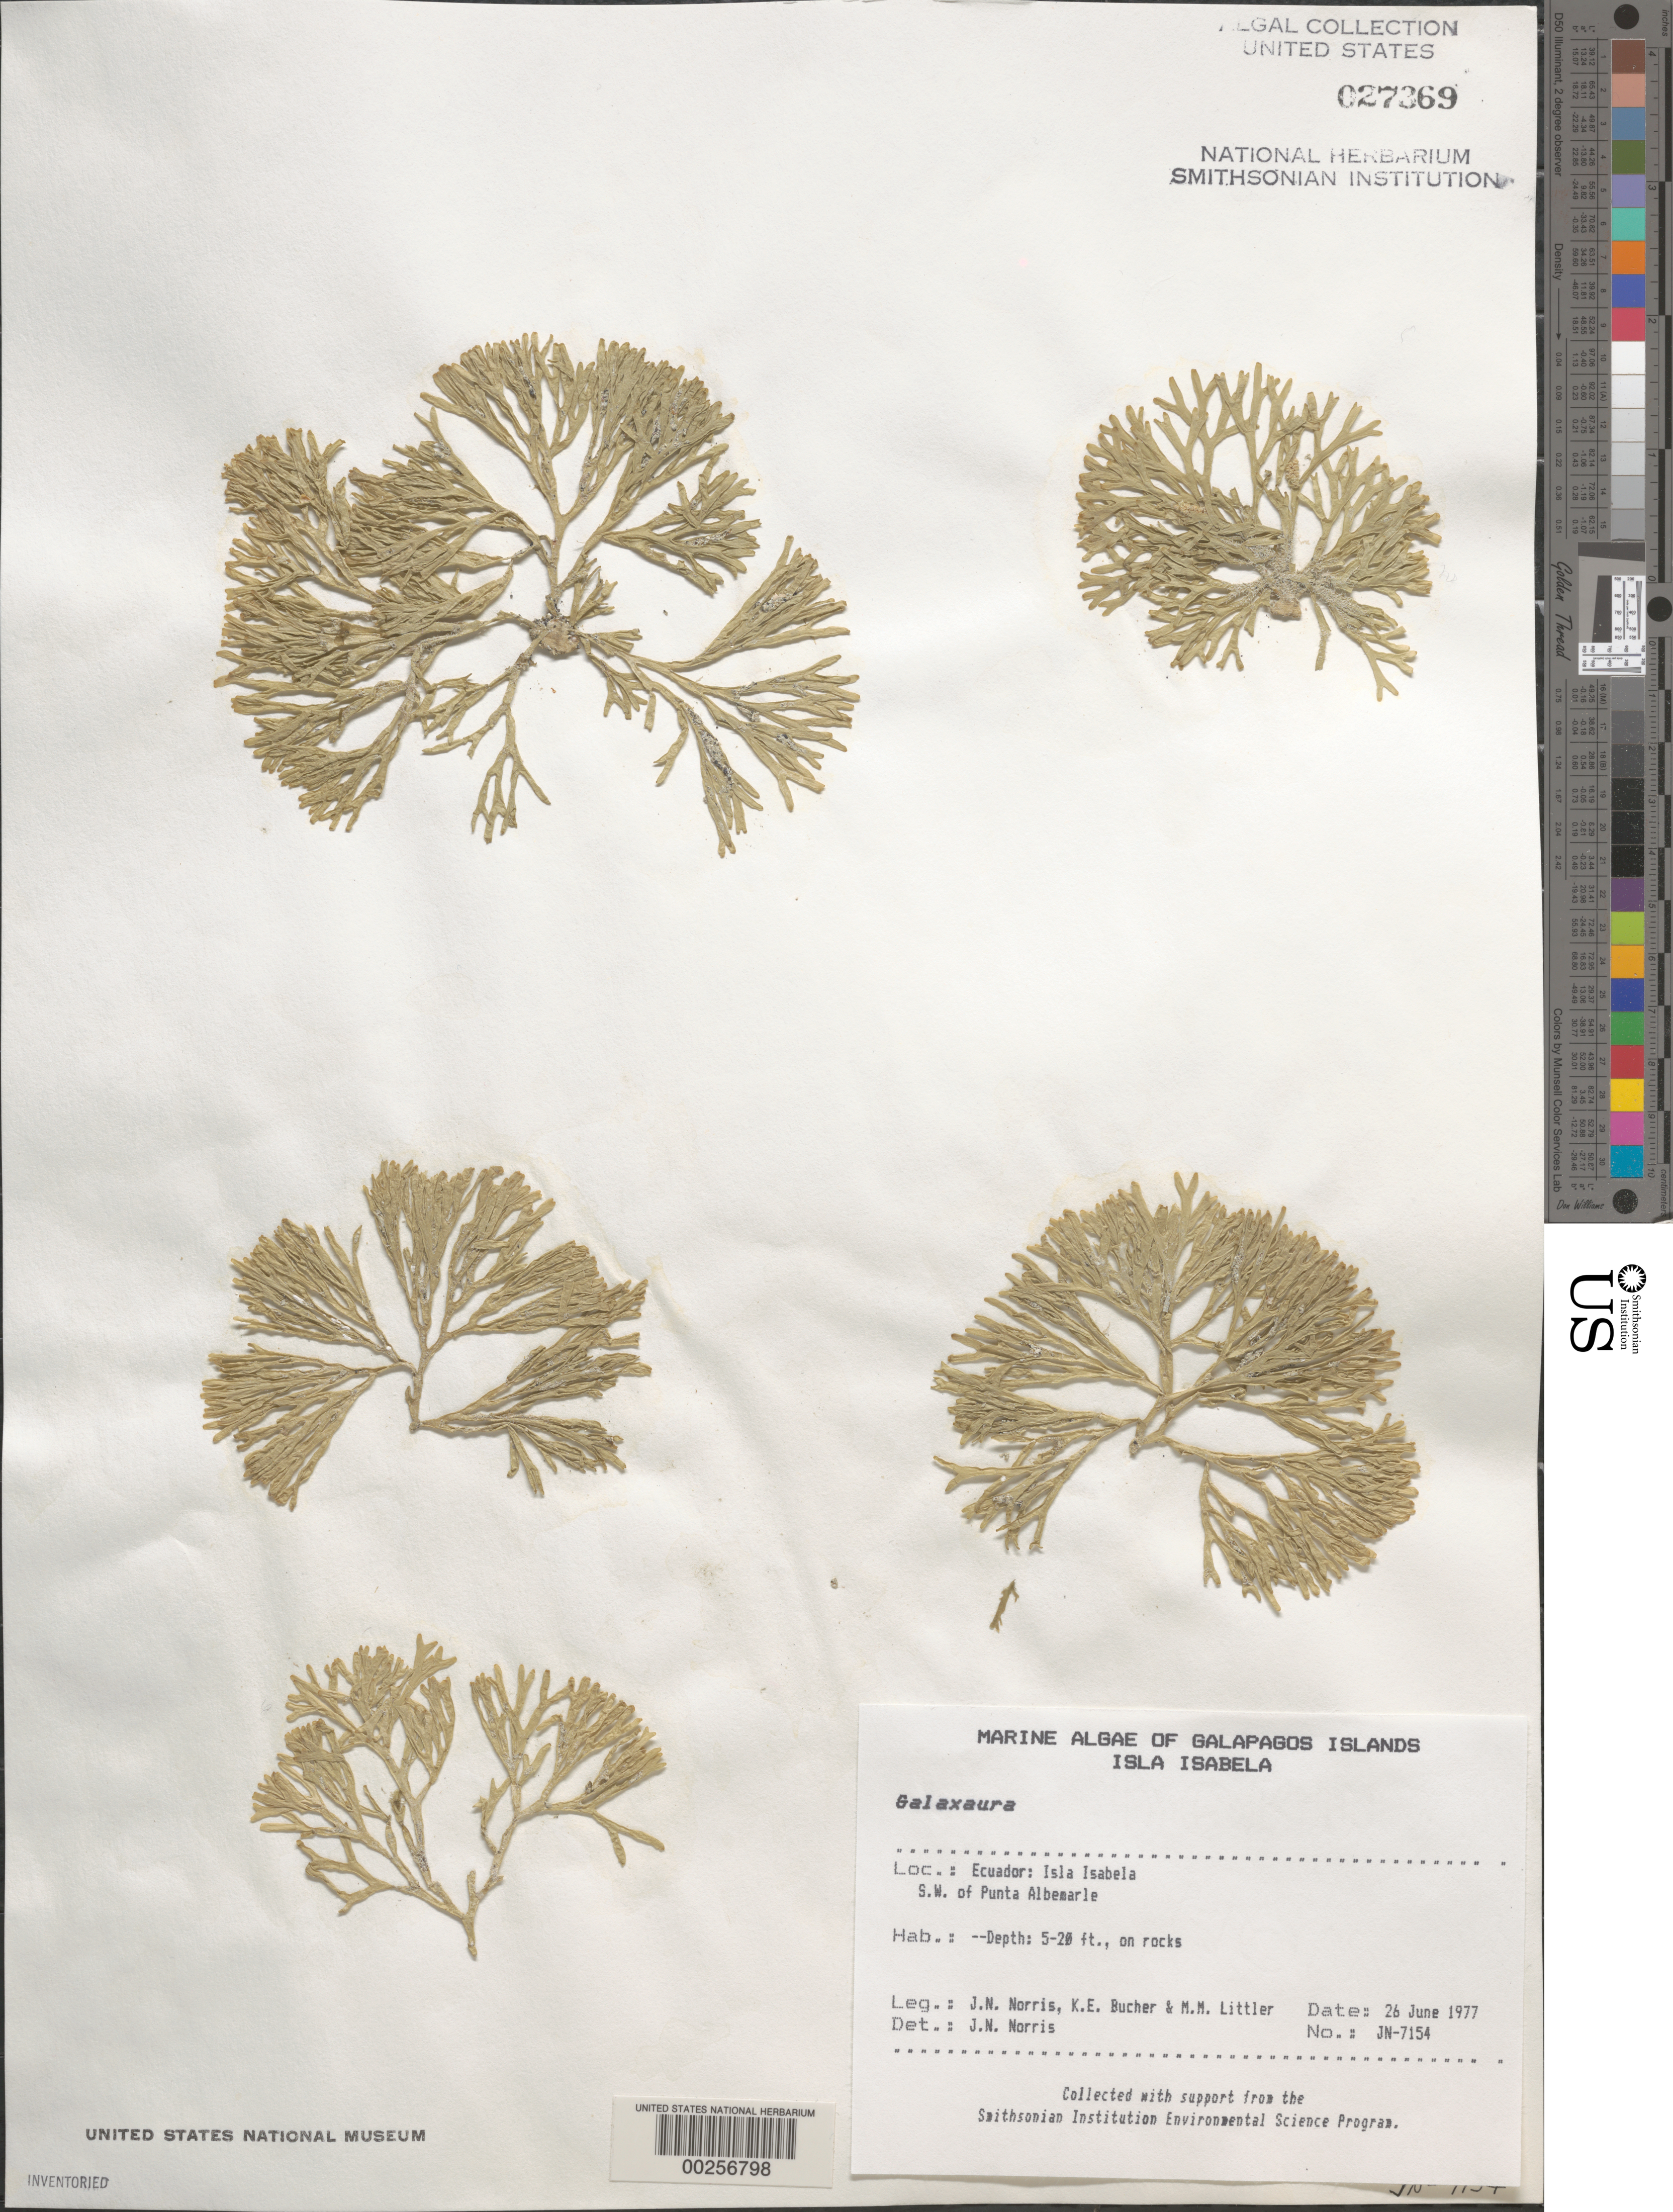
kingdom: Plantae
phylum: Rhodophyta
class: Florideophyceae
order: Nemaliales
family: Galaxauraceae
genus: Galaxaura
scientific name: Galaxaura sp.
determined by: Norris, James N.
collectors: J. N. Norris, K. E. Bucher & M. M. Littler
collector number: JN-7154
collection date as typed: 26 Jun 1977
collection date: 1977-06-26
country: Ecuador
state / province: Colón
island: Isabela [Albemarle]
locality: SW of Punta Albemarle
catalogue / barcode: US 27369